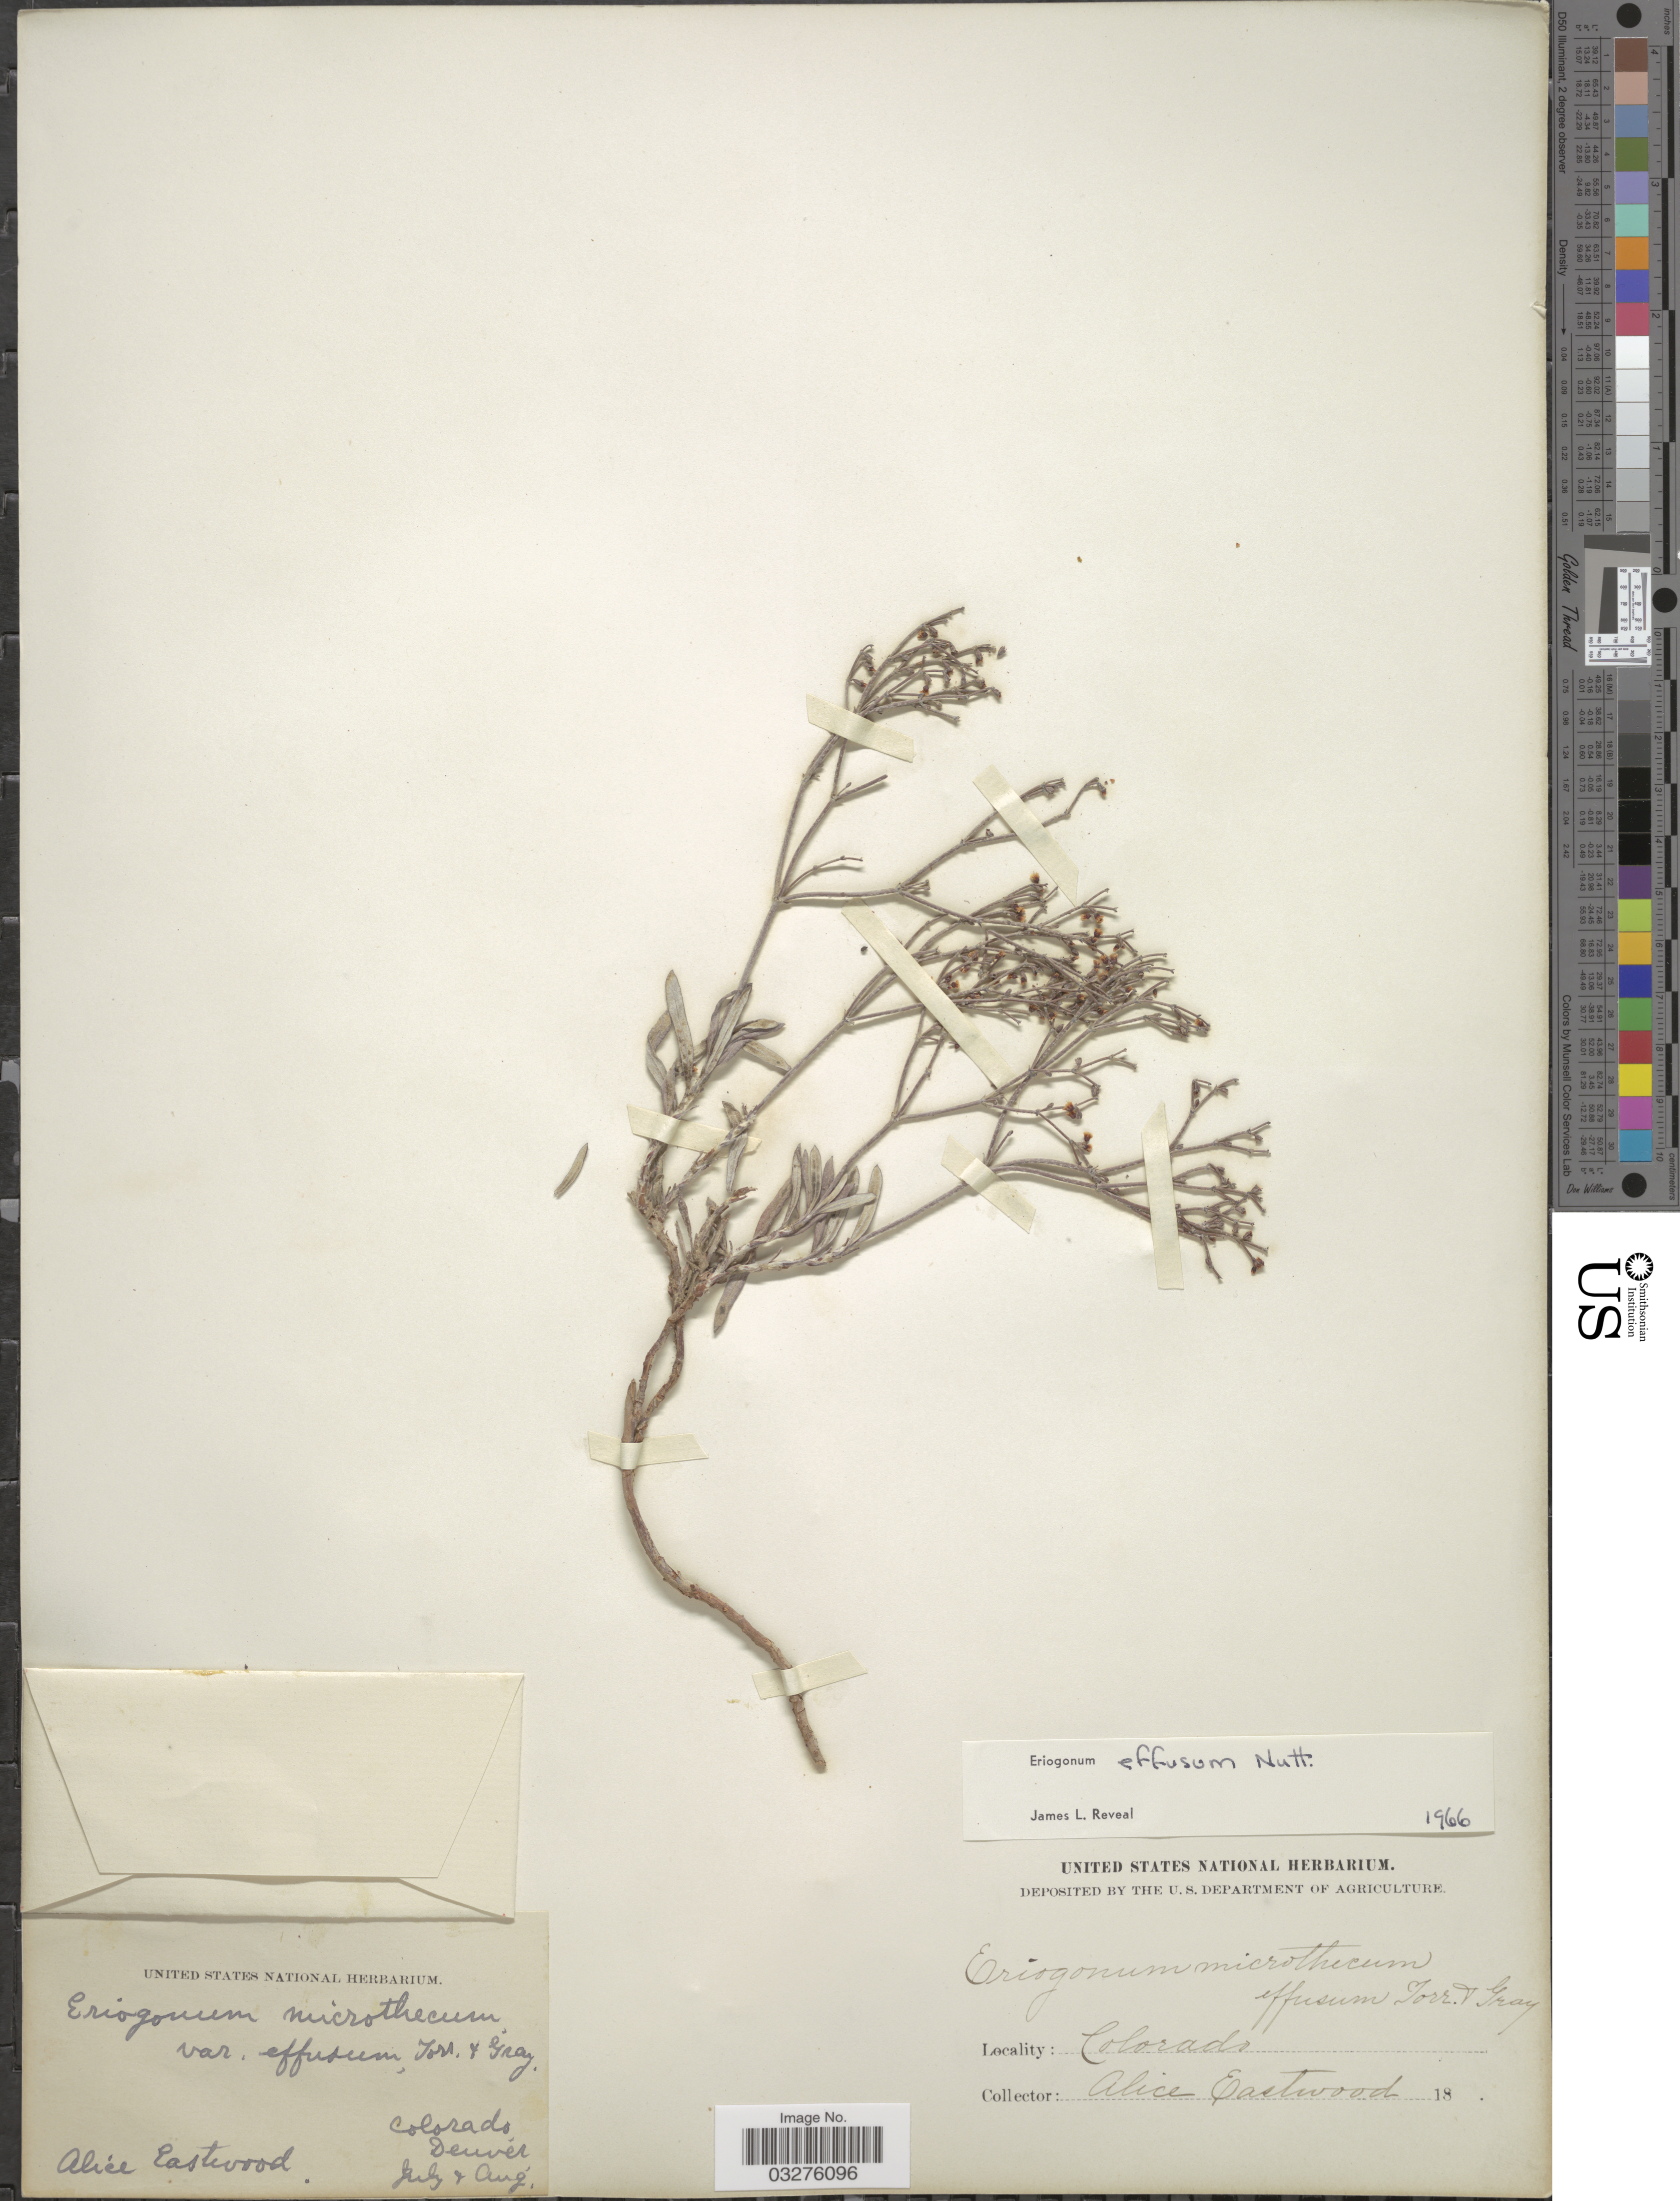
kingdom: Plantae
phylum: Tracheophyta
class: Magnoliopsida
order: Caryophyllales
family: Polygonaceae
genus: Eriogonum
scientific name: Eriogonum effusum var. effusum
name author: Nutt.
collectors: A. Eastwood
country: United States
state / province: Colorado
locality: Denver.